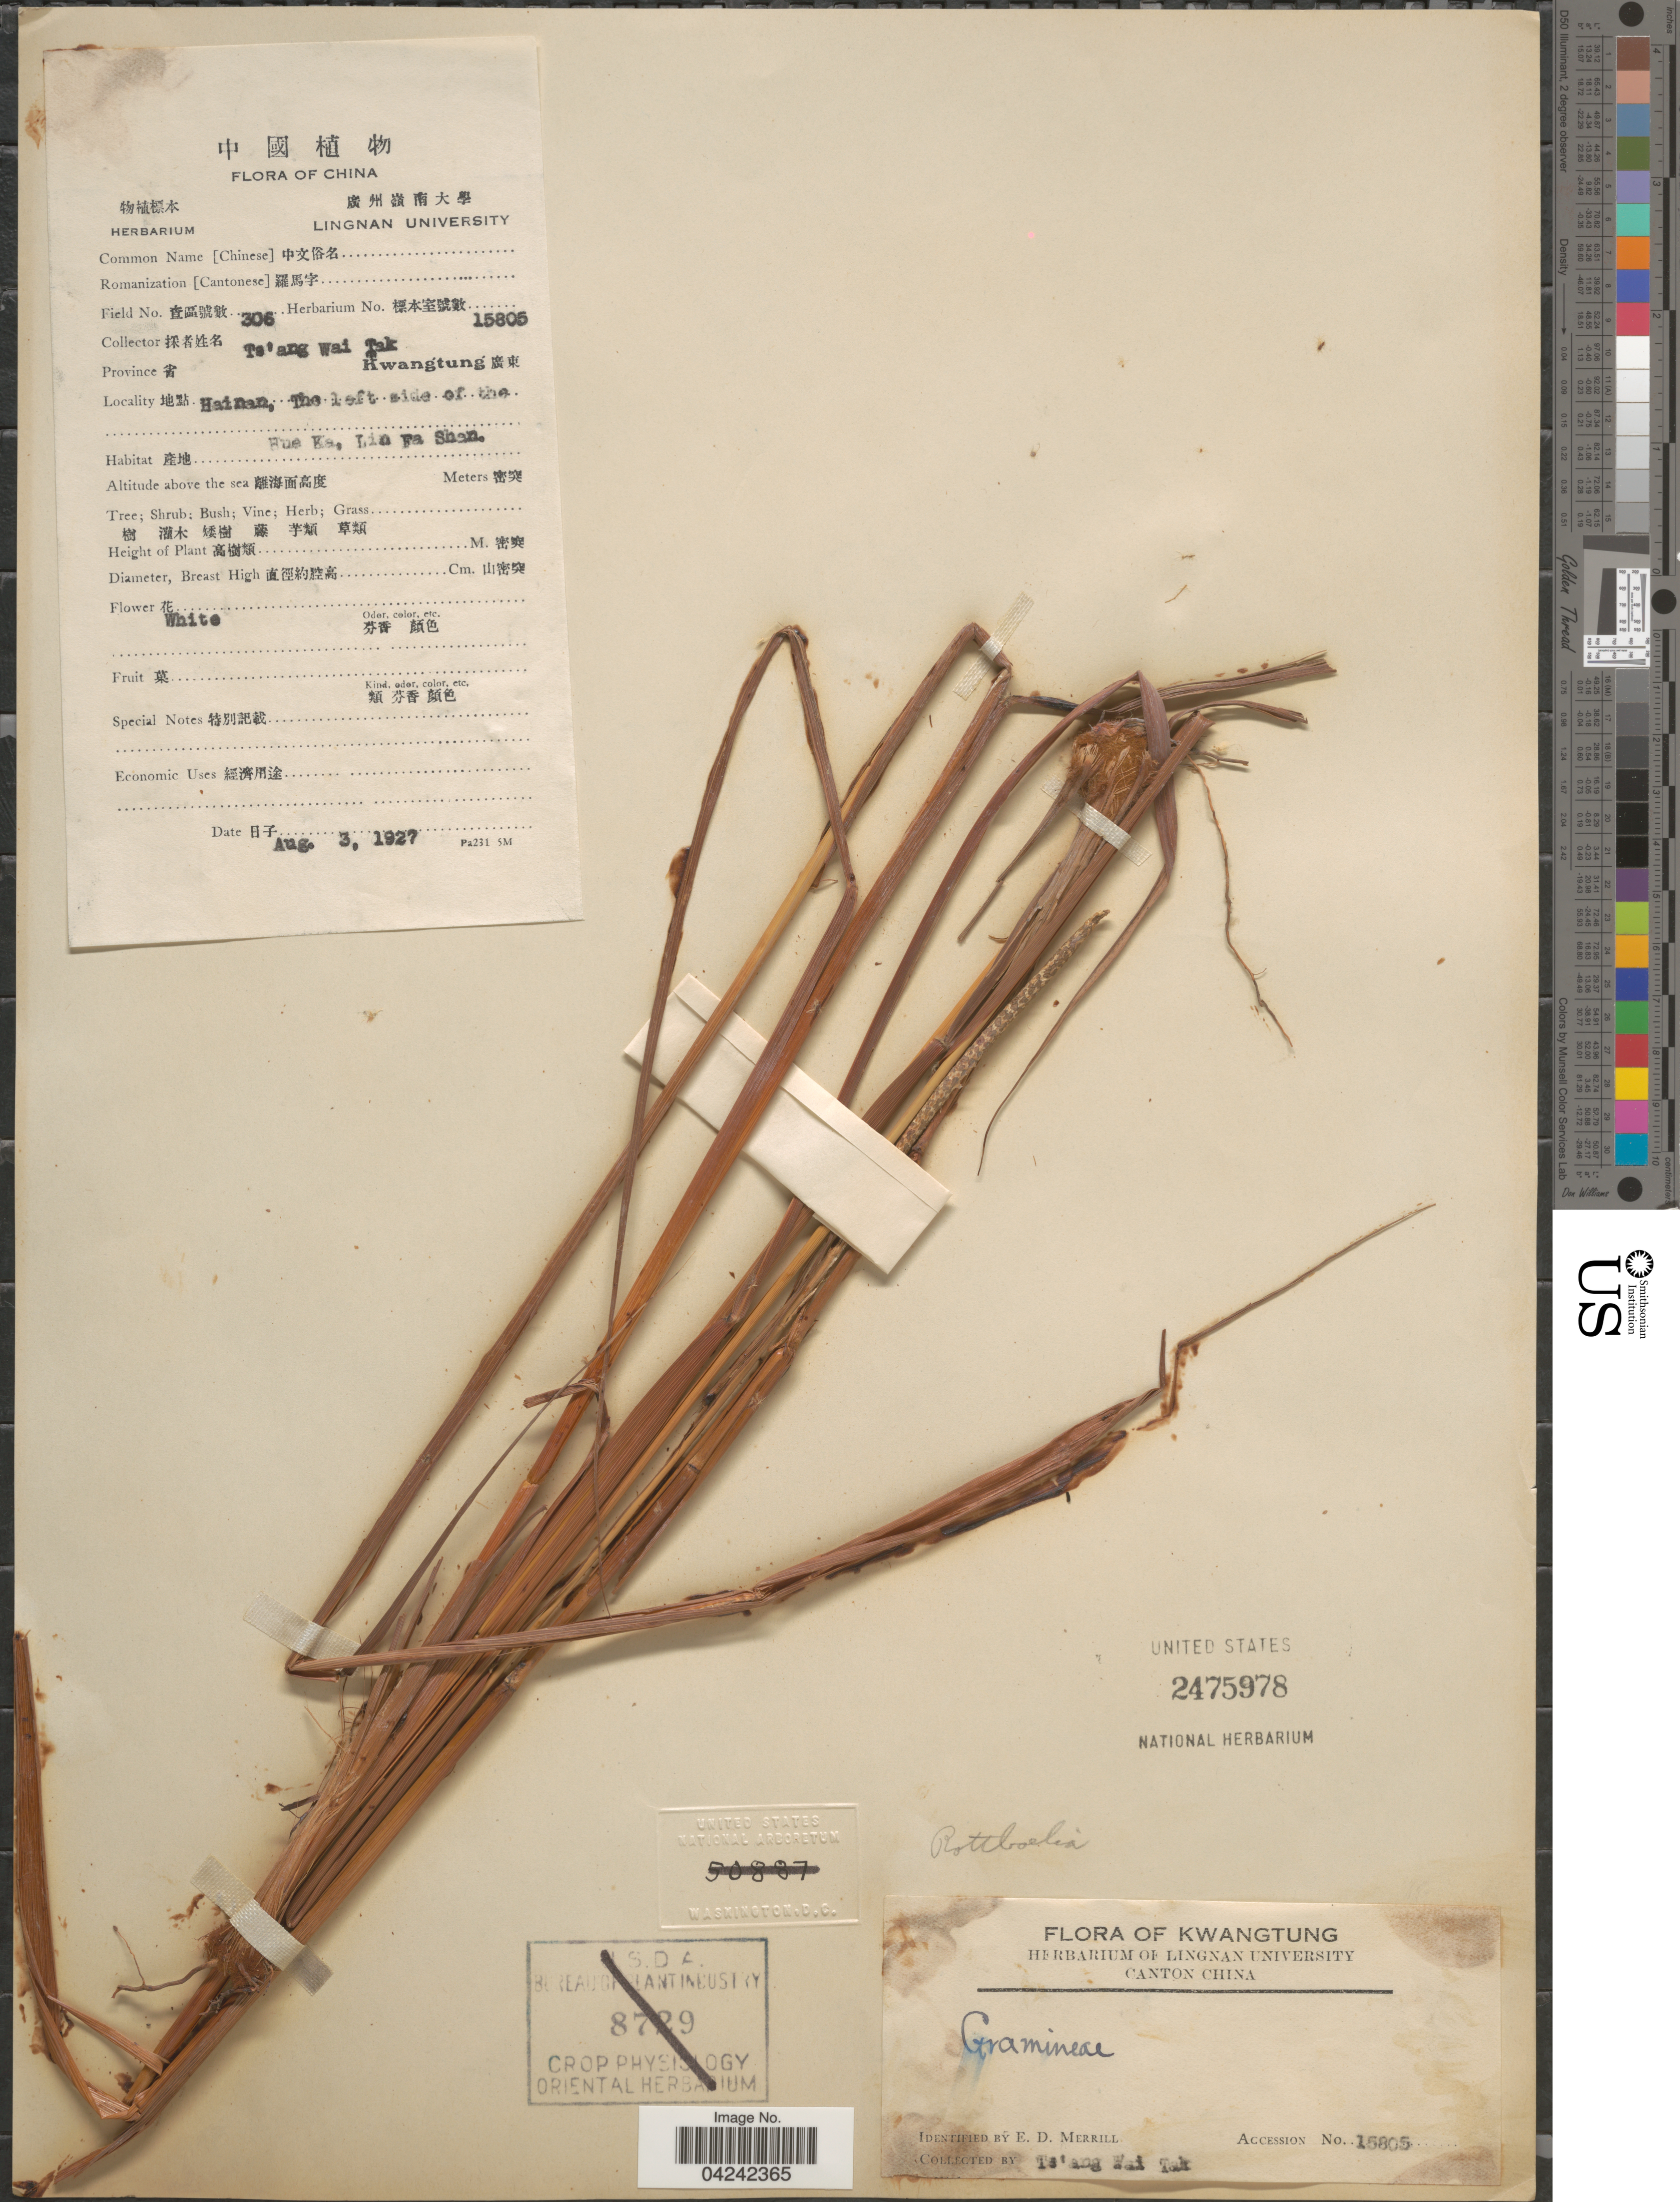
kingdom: Plantae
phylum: Tracheophyta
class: Liliopsida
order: Poales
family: Poaceae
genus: Rottboellia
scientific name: Rottboellia sp.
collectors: W. T. Tsang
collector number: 306/15805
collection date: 1927-08-03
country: China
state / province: Guangdong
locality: Kwangtung. The left side of the Hue Ka, Lin Fa Shan.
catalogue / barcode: US 2475978